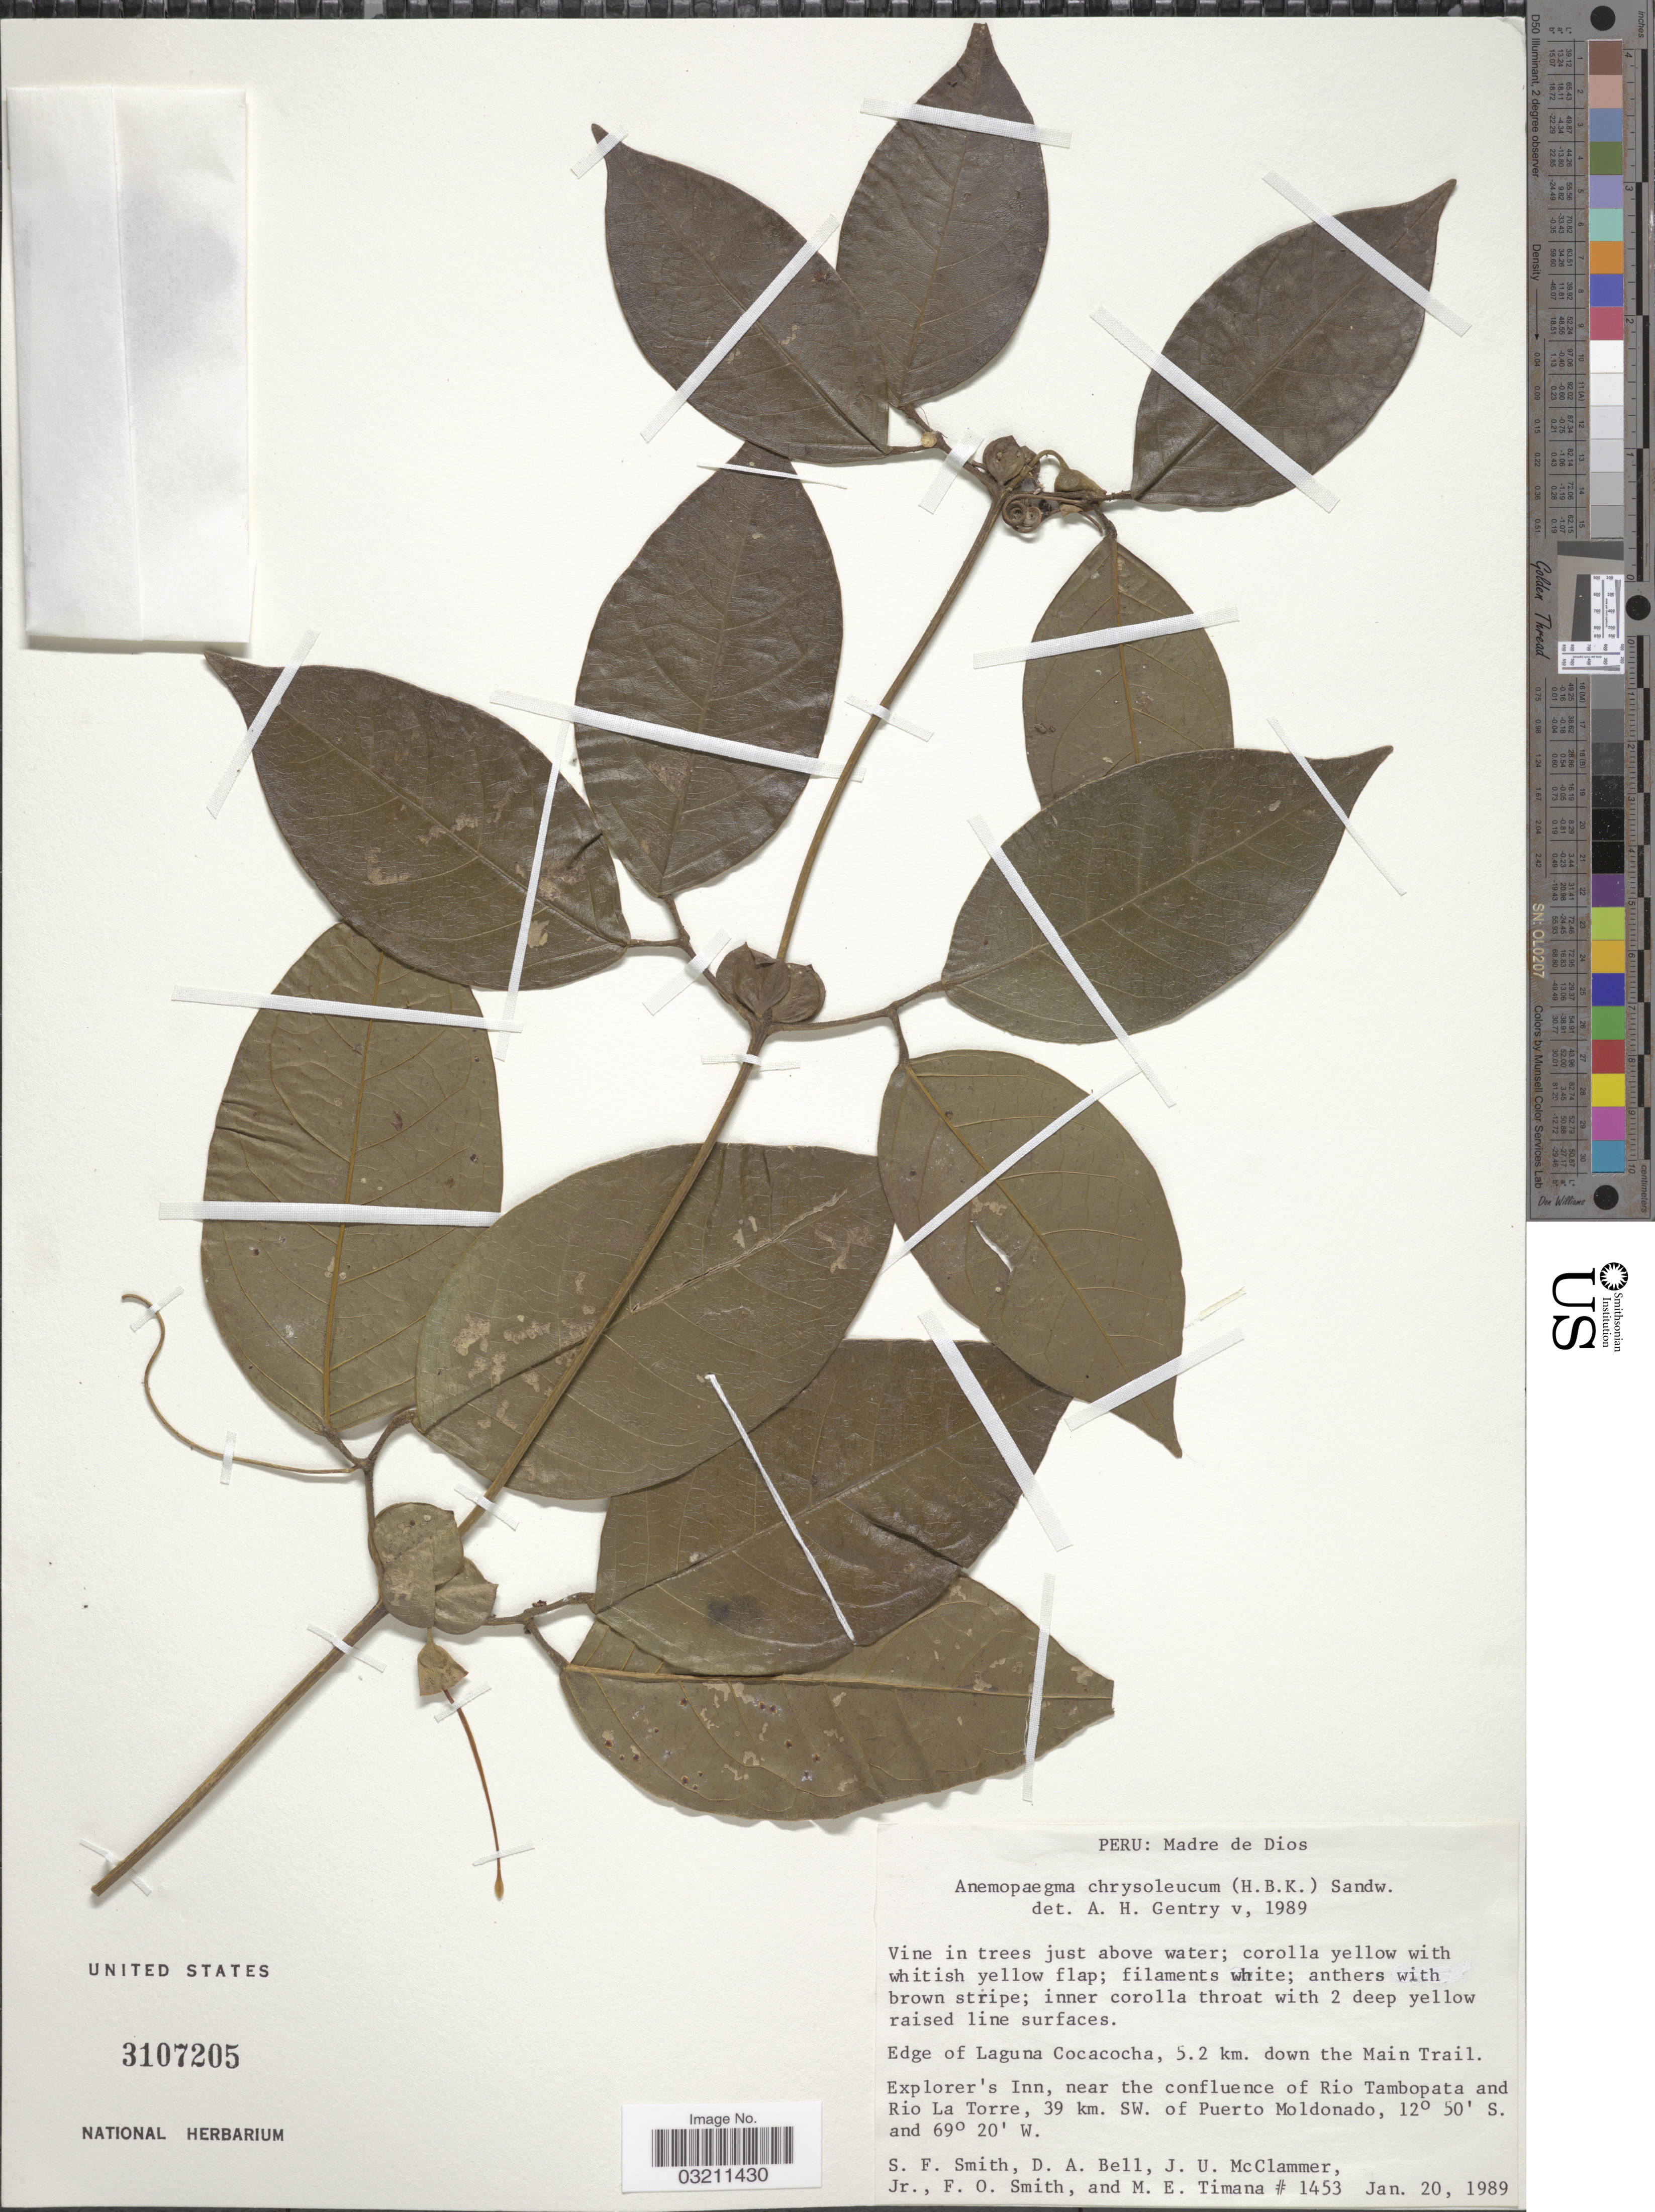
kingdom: Plantae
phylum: Tracheophyta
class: Magnoliopsida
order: Lamiales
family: Bignoniaceae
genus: Anemopaegma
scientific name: Anemopaegma chrysoleucum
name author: (Kunth) Sandwith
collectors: S.F. Smith, D. A. Bell, J. McClammer Jr. & F. Smith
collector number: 1453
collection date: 1989-01-20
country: Peru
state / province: Madre de Dios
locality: Edge of Laguna Cocacocha, 5.2 km. down the Main Trail. Explorer's Inn, near the confluence of Rio Tambopata and Rio La Torre, 39 km. SW. of Puerto Moldonado.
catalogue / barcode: US 3107205